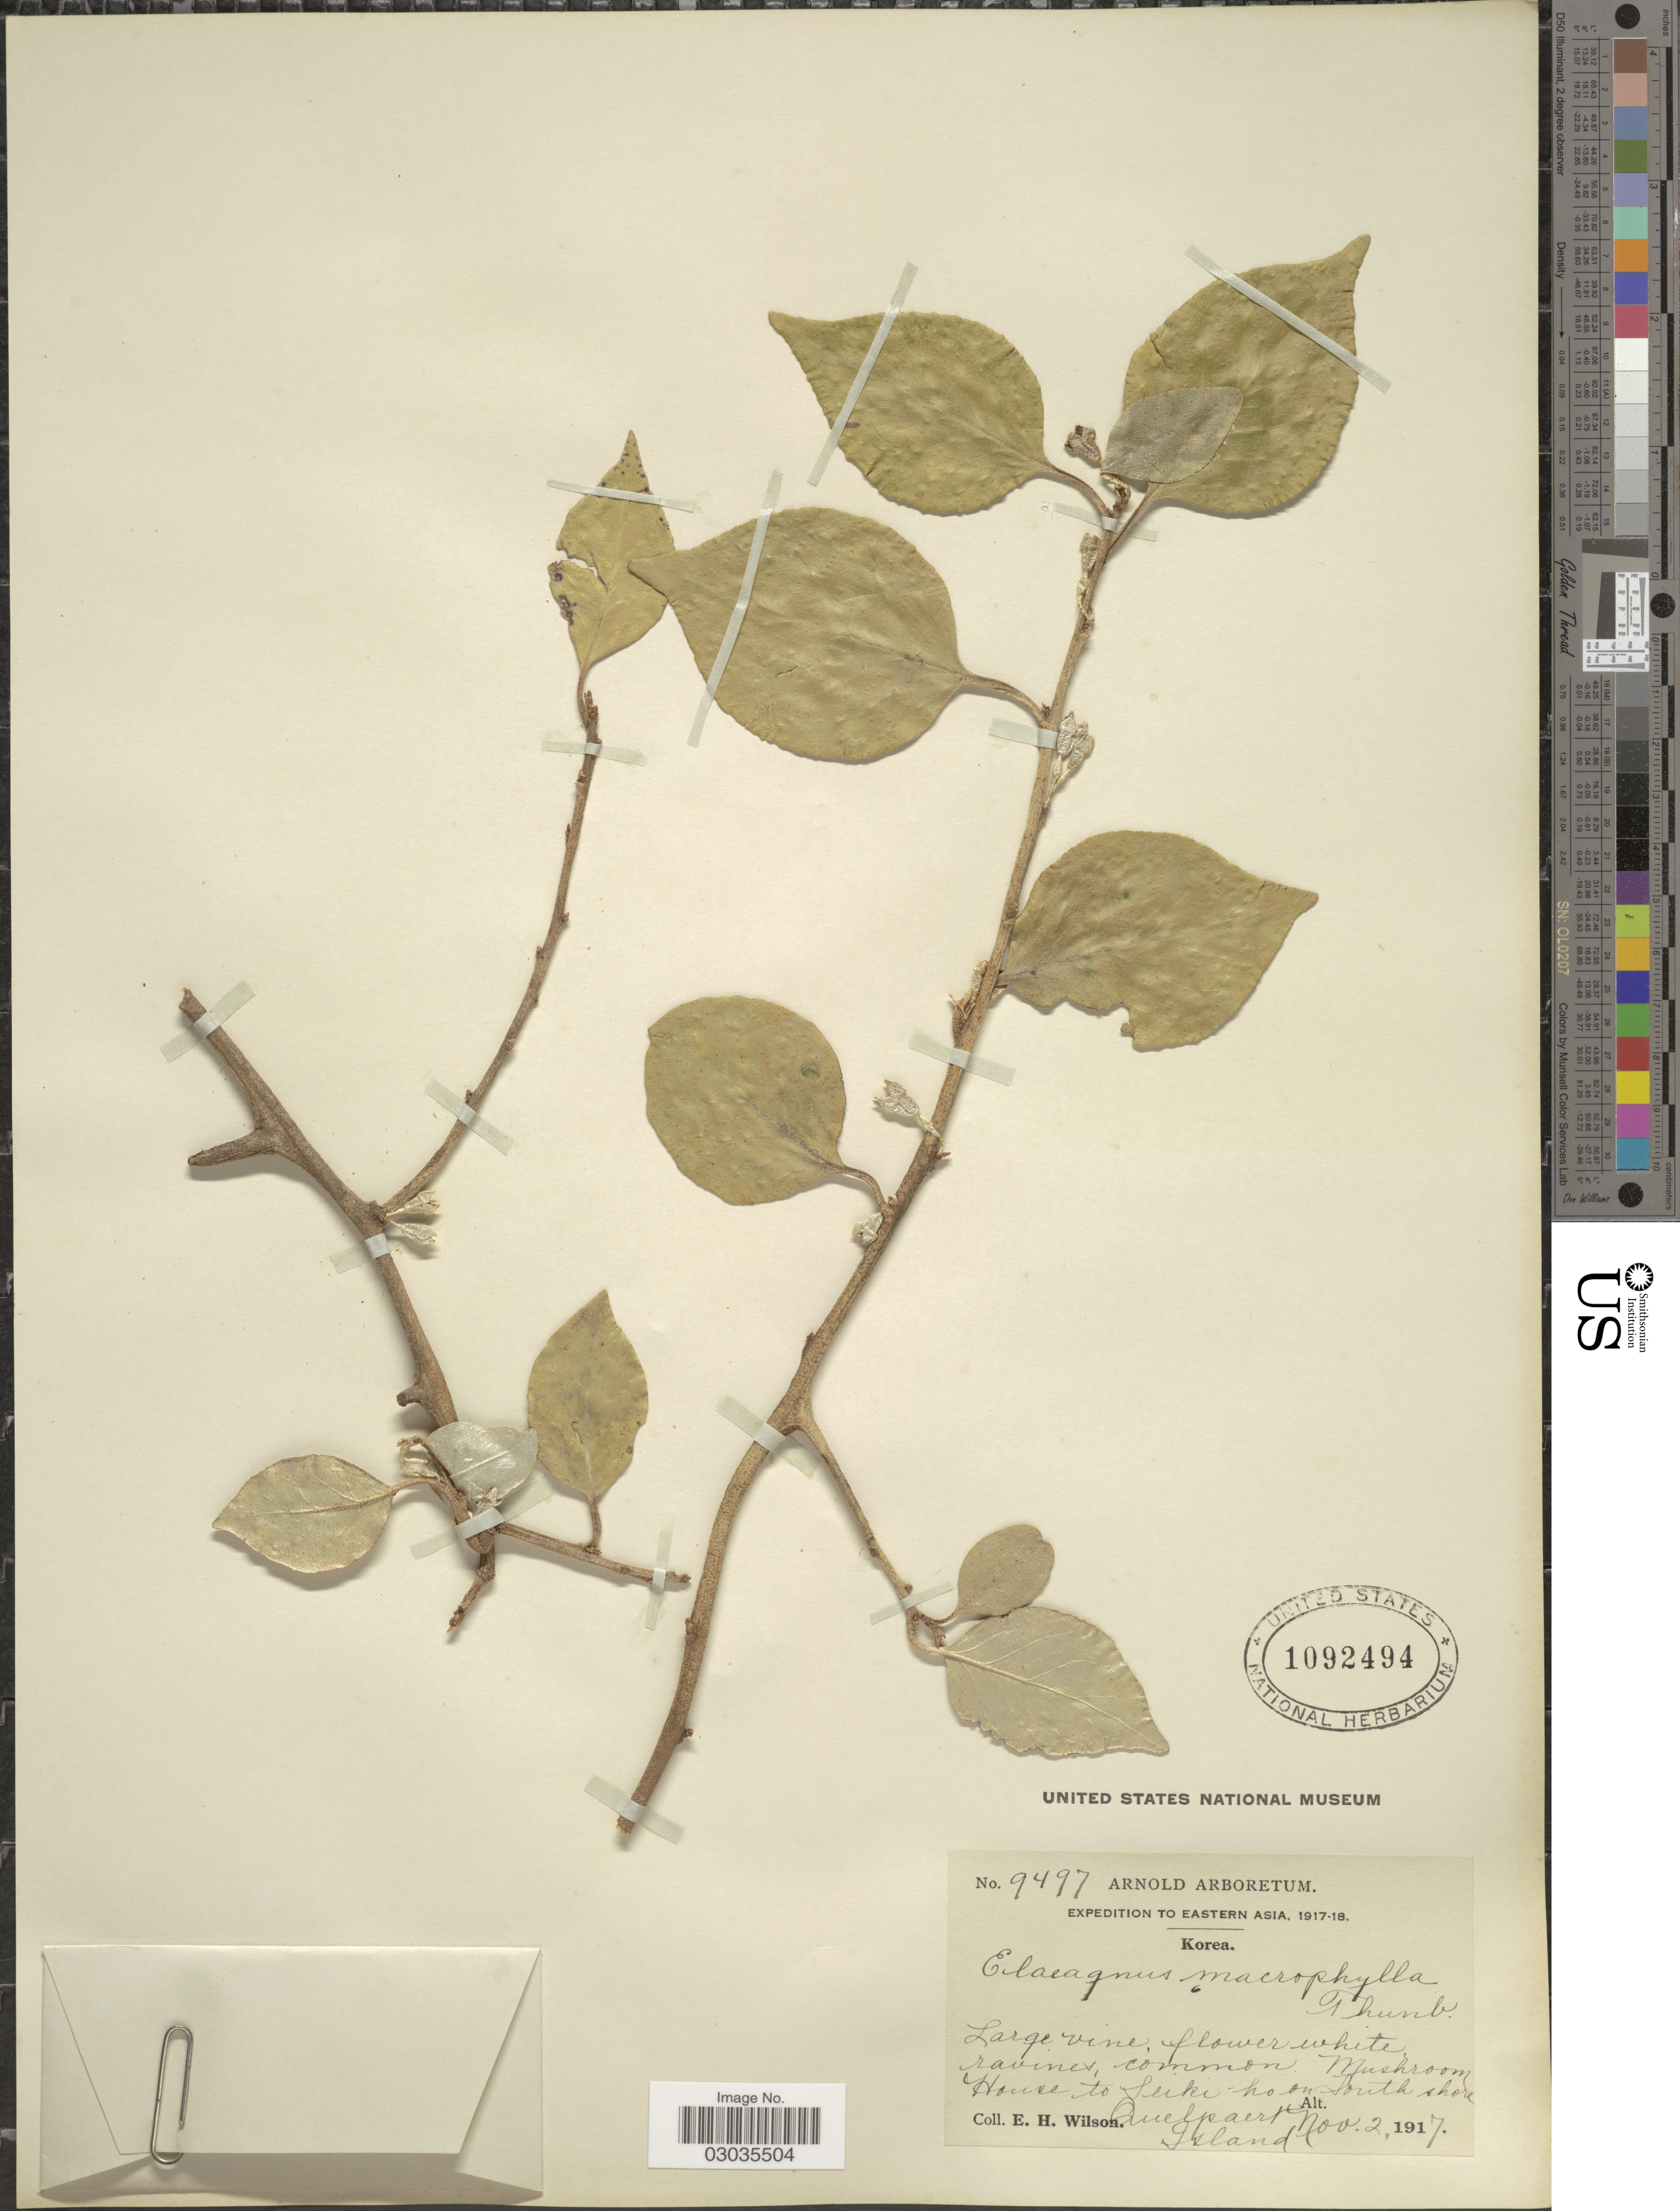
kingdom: Plantae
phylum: Tracheophyta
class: Magnoliopsida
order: Rosales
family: Elaeagnaceae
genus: Elaeagnus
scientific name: Elaeagnus macrophylla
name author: Thunb.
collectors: E. Wilson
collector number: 9497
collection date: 1917-11-02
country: South Korea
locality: Eastern Asia, Korea. Mushroom House to Seiki-ho on South shore, Quelpaert Island.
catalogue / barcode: US 1092494